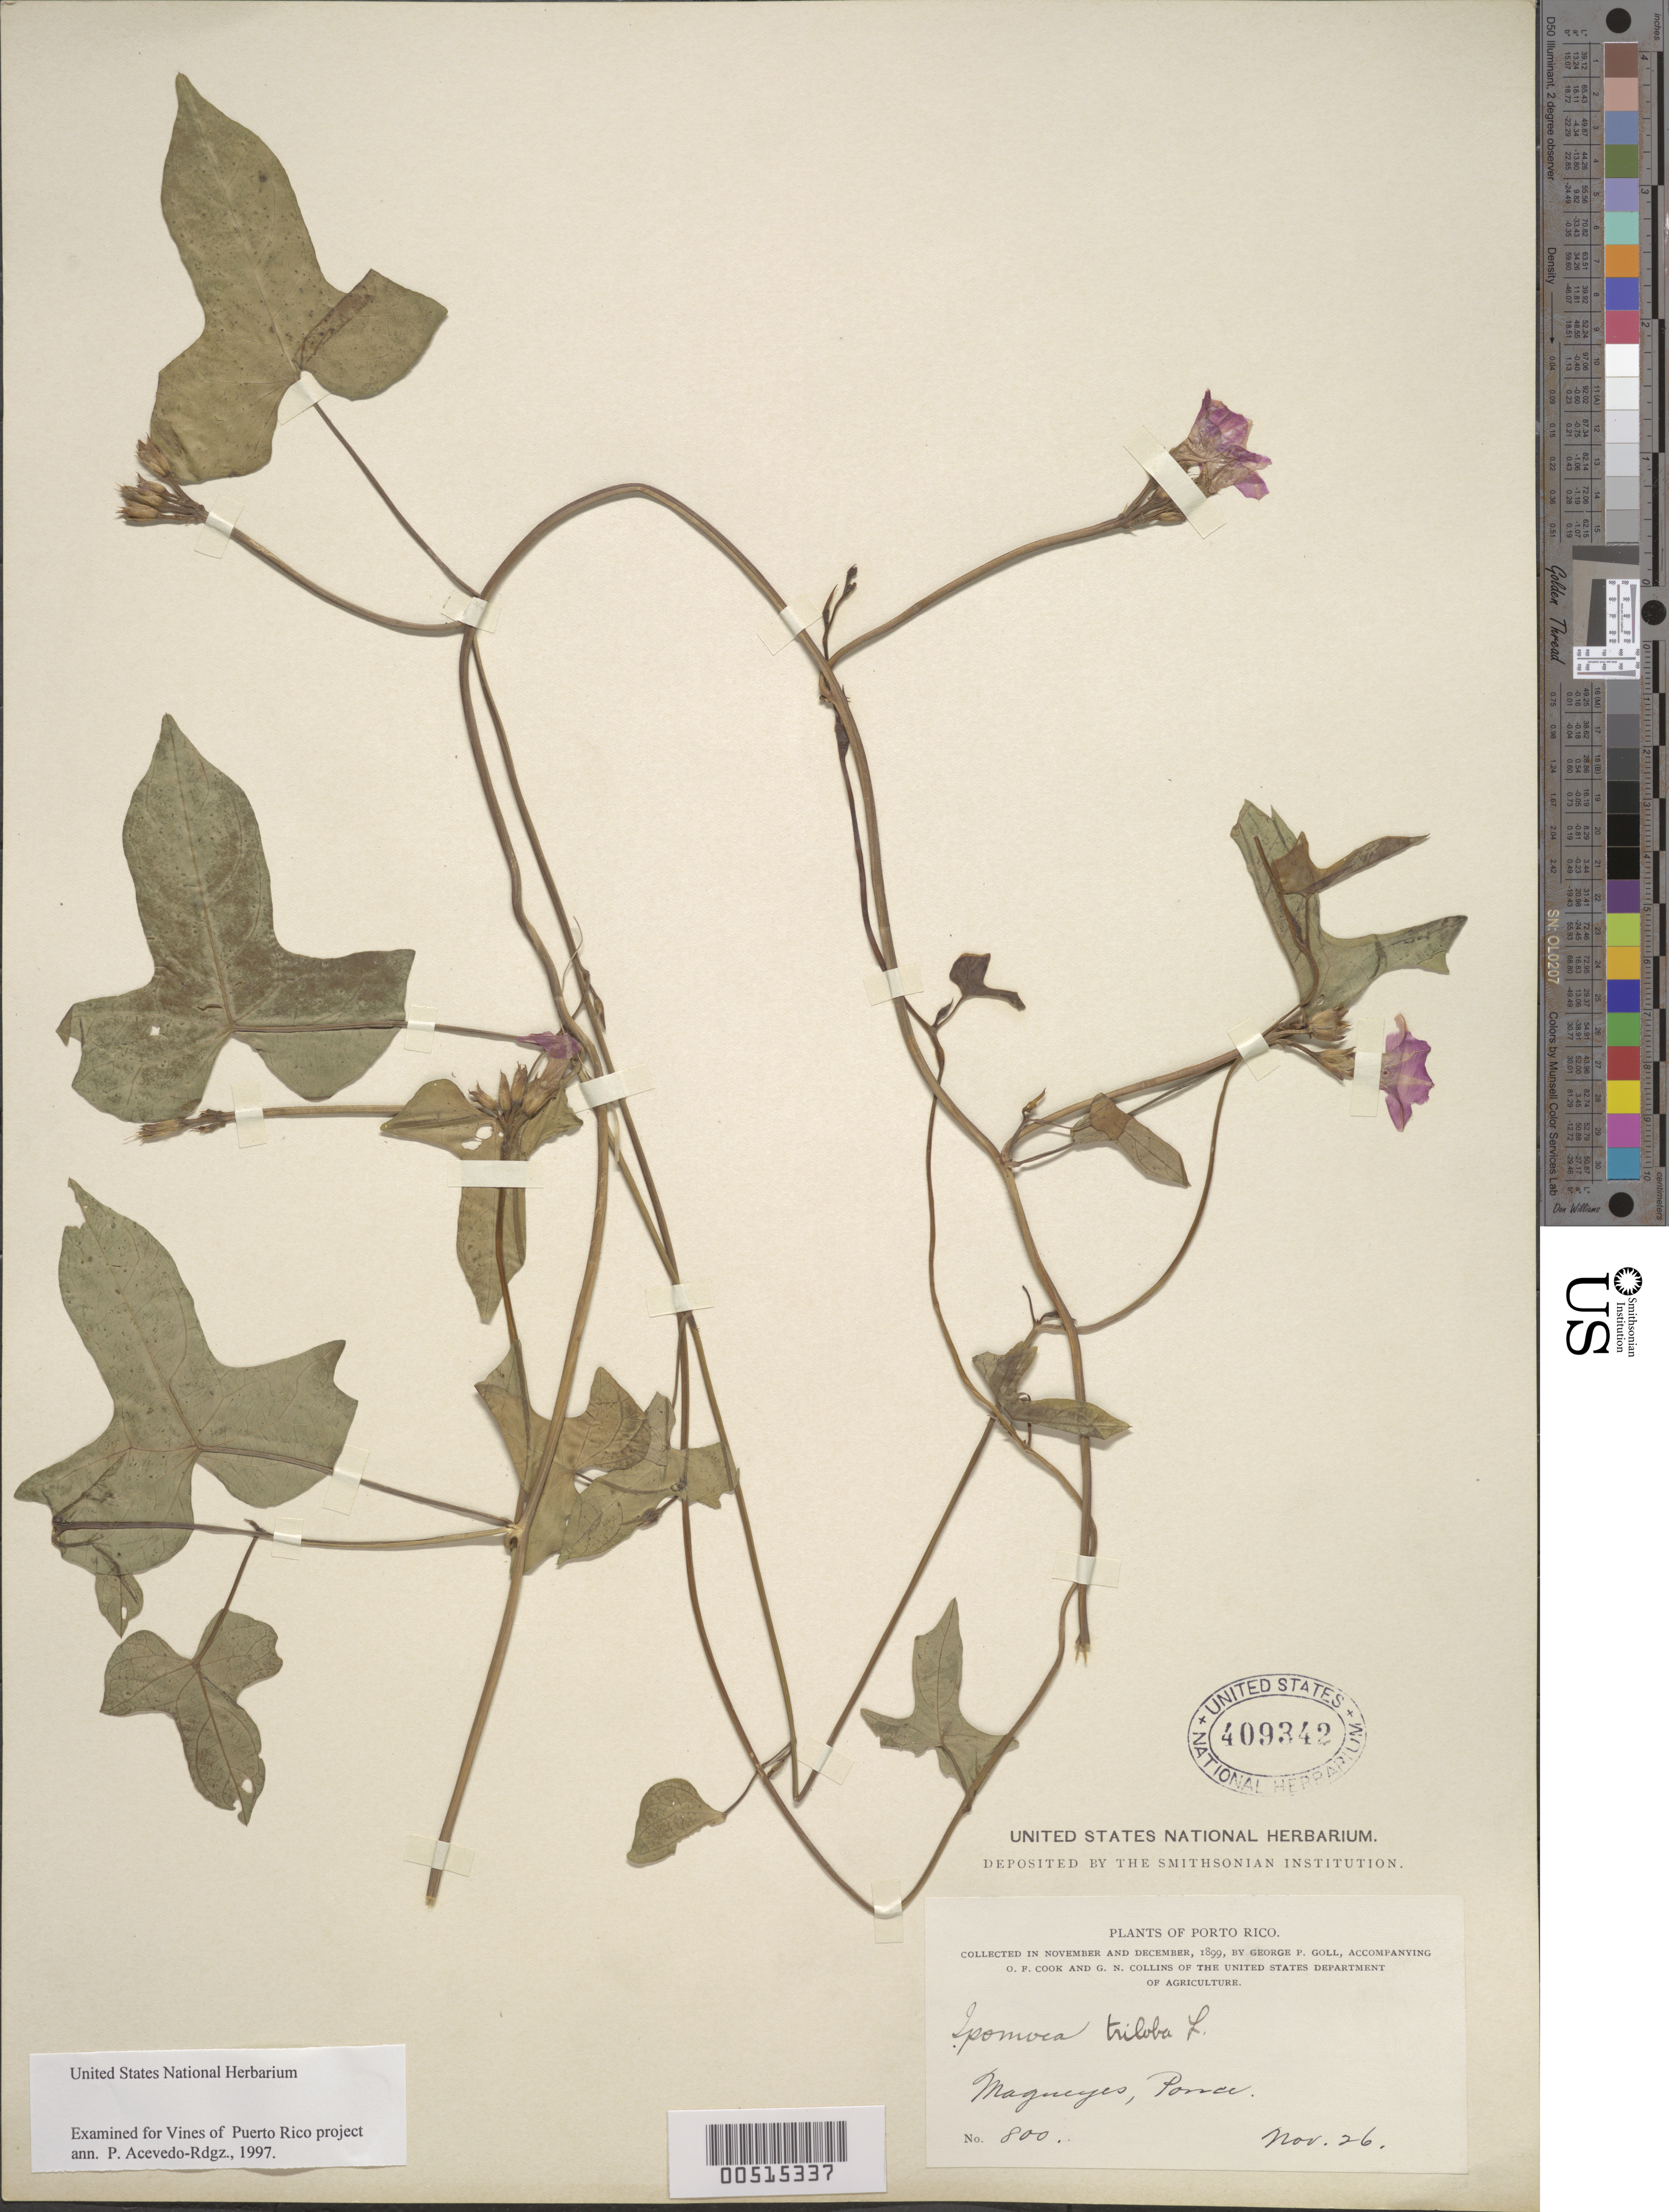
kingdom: Plantae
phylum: Tracheophyta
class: Magnoliopsida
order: Solanales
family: Convolvulaceae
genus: Ipomoea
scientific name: Ipomoea triloba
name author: L.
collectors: G. Goll, O. F. Cook & G. Collins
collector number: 800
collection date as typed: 26 Nov 1899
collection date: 1899-11-26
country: Puerto Rico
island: Greater Antilles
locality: Magueyes, Ponce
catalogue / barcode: US 409342